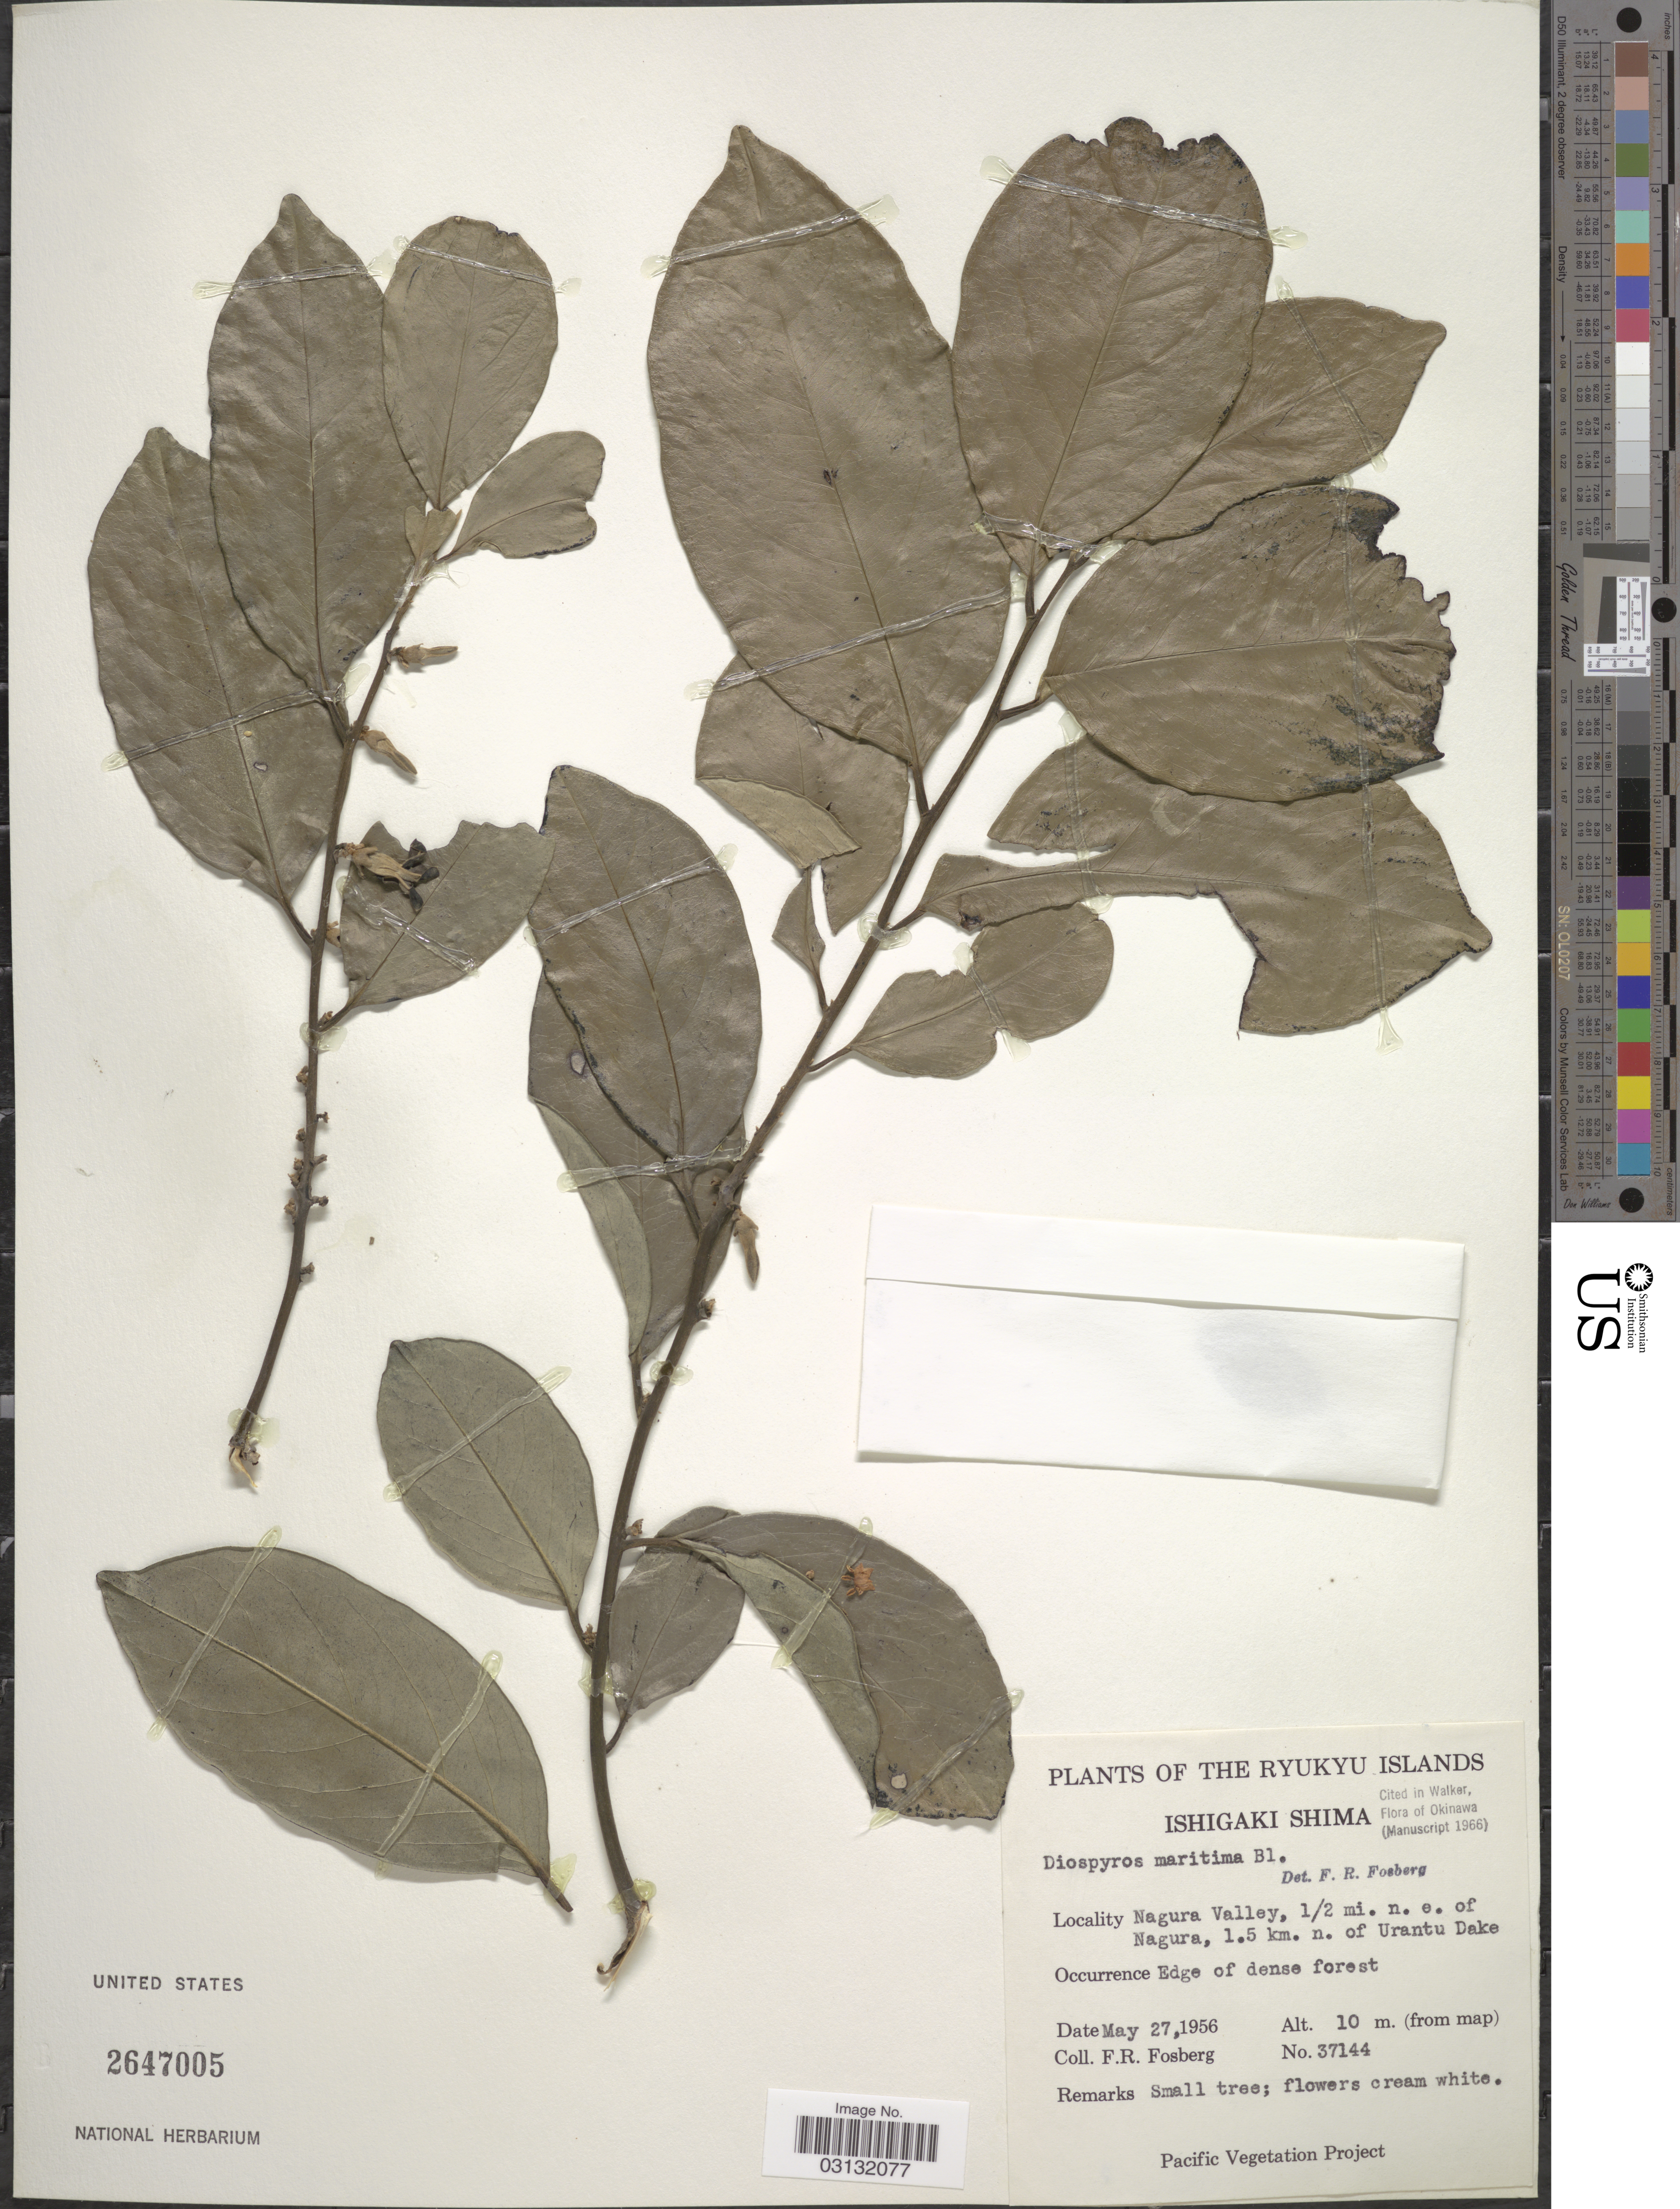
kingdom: Plantae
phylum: Tracheophyta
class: Magnoliopsida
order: Ericales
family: Ebenaceae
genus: Diospyros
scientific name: Diospyros maritima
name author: Blume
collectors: F. R. Fosberg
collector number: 37144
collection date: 1956-05-27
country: Japan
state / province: Okinawa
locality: The Ryukyu Islands, Ishigaki Shima, Nagura Valley, ½ mi. n.e. of Nagura, 1.5 km. n. of Urantu Dake.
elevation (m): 10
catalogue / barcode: US 2647005